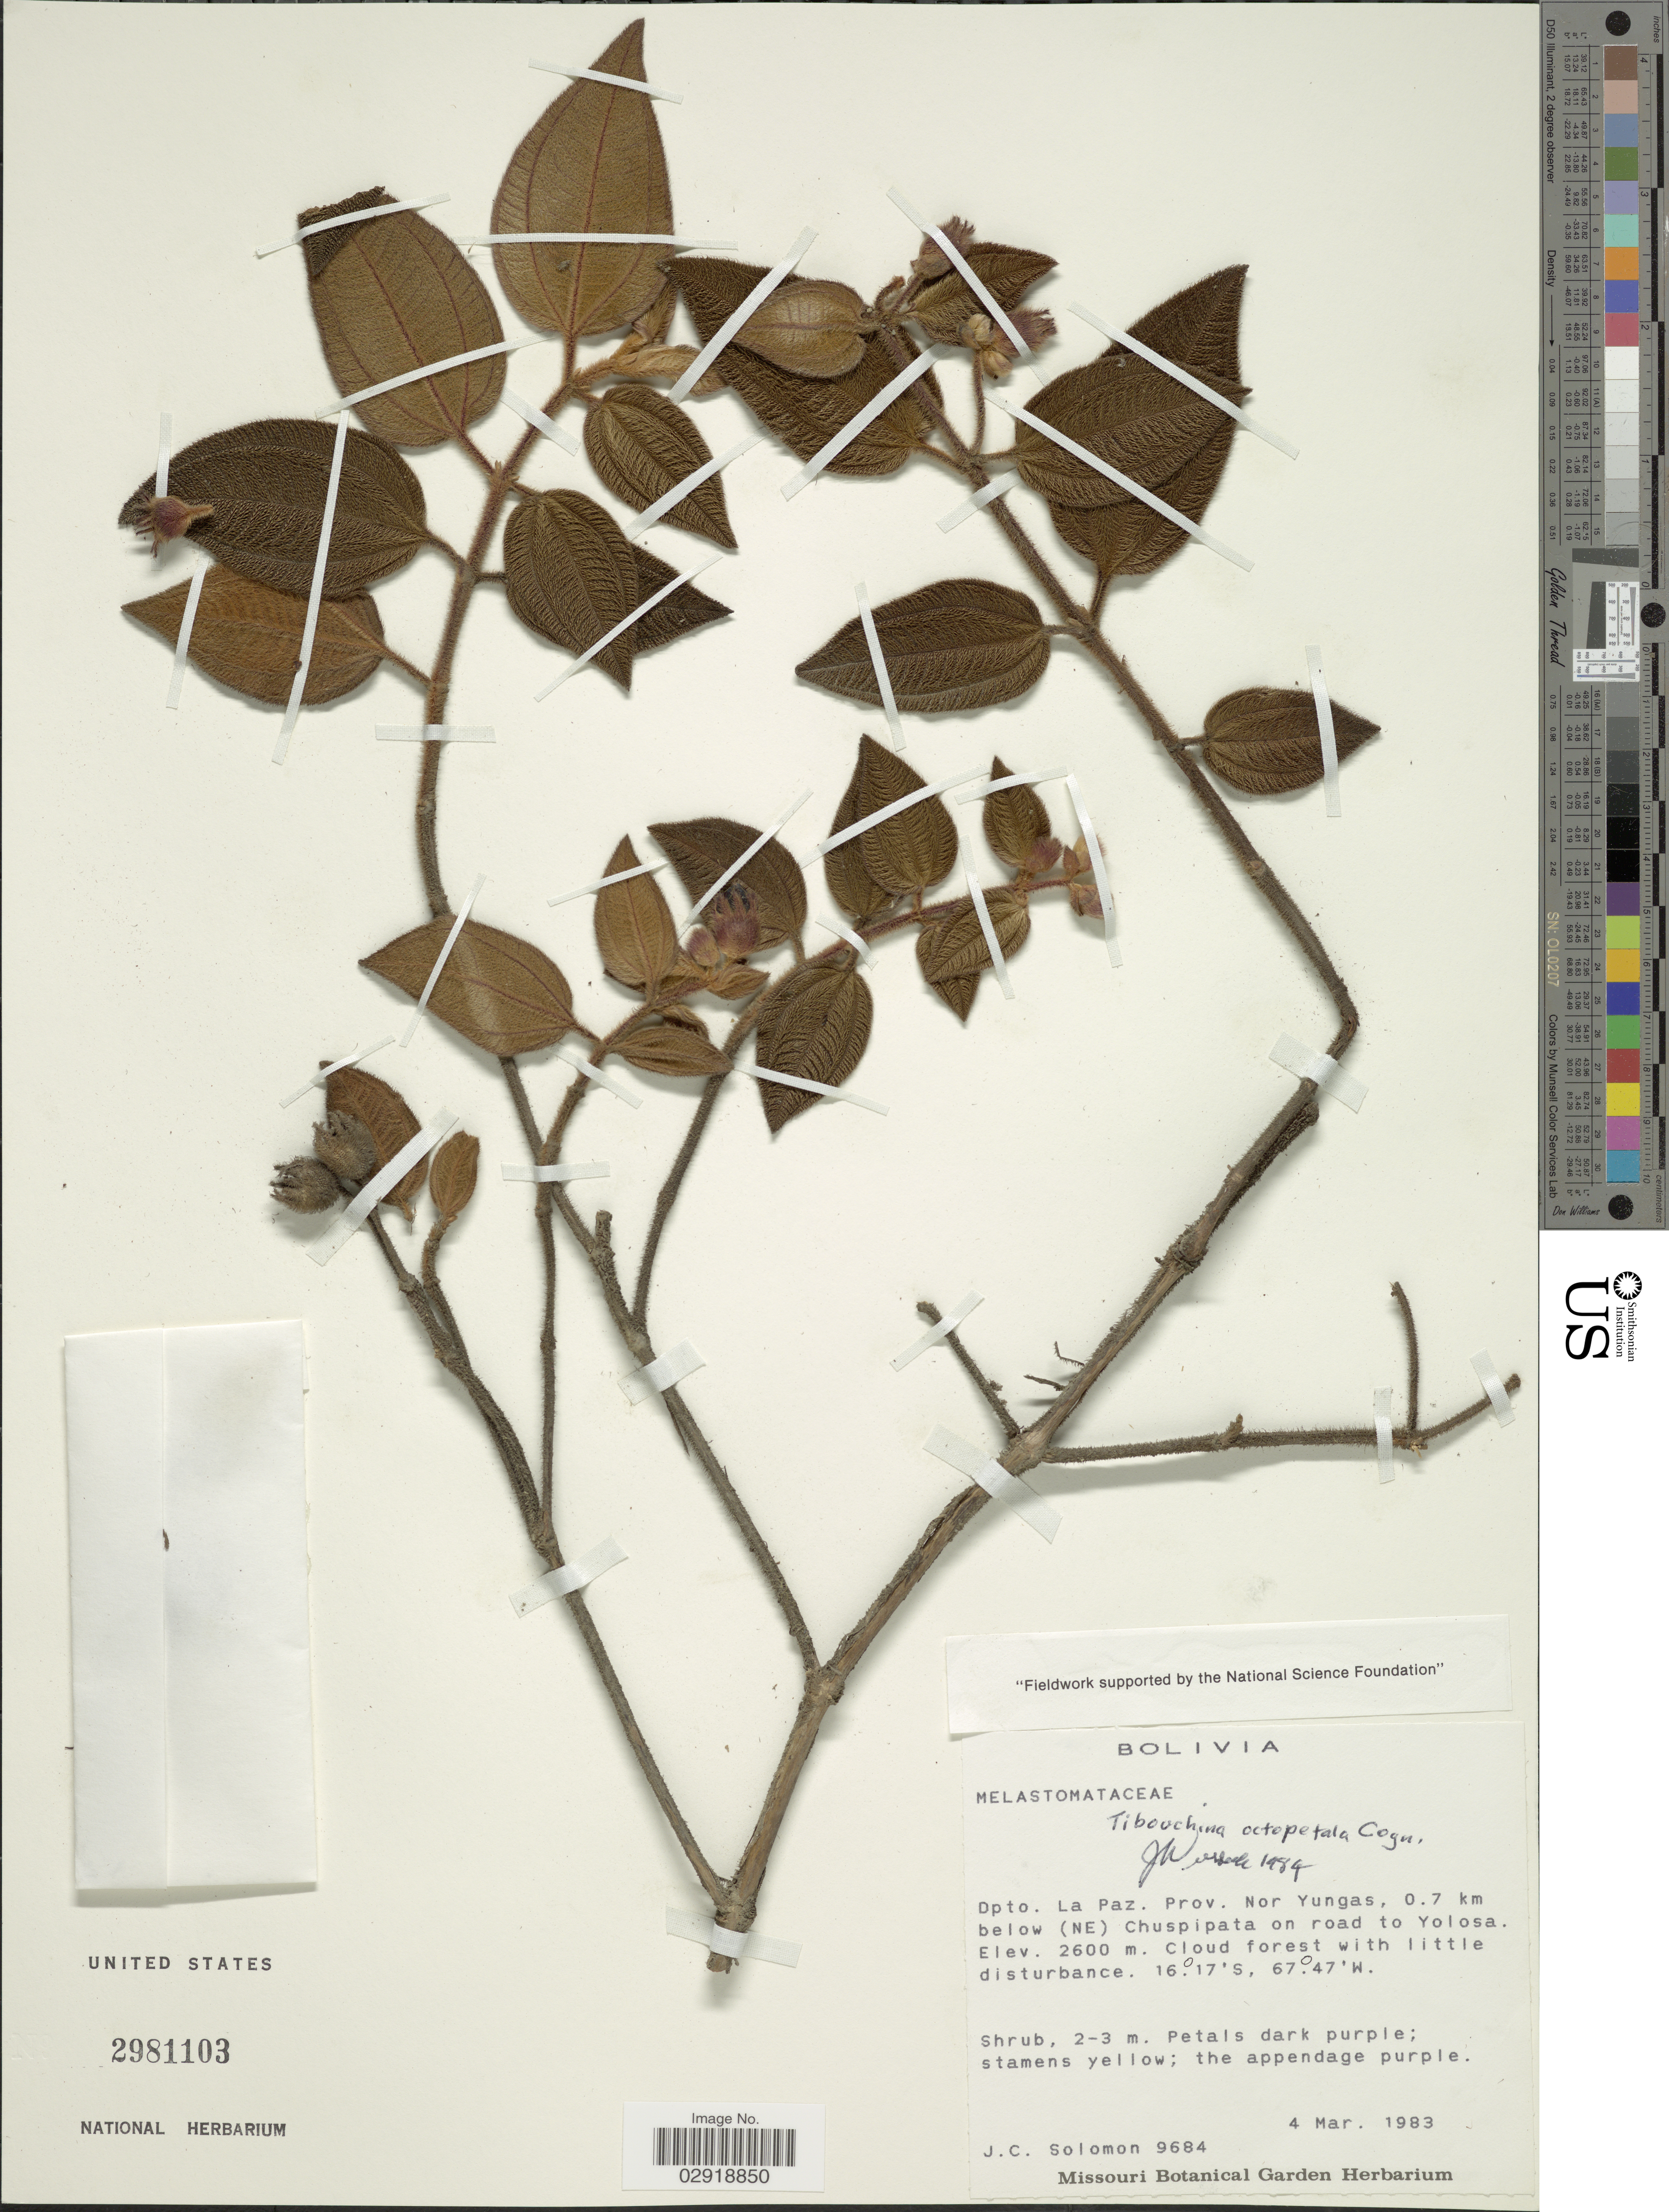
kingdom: Plantae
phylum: Tracheophyta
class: Magnoliopsida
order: Myrtales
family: Melastomataceae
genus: Tibouchina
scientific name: Tibouchina octopetala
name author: Cogn.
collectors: J. C. Solomon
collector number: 9684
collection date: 1983-03-04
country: Bolivia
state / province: La Paz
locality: Dpto. La Paz. Prov. Nor Yungas, 0.7 km below (NE) Chuspipata on road to Yolosa.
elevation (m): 2600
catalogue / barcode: US 2981103